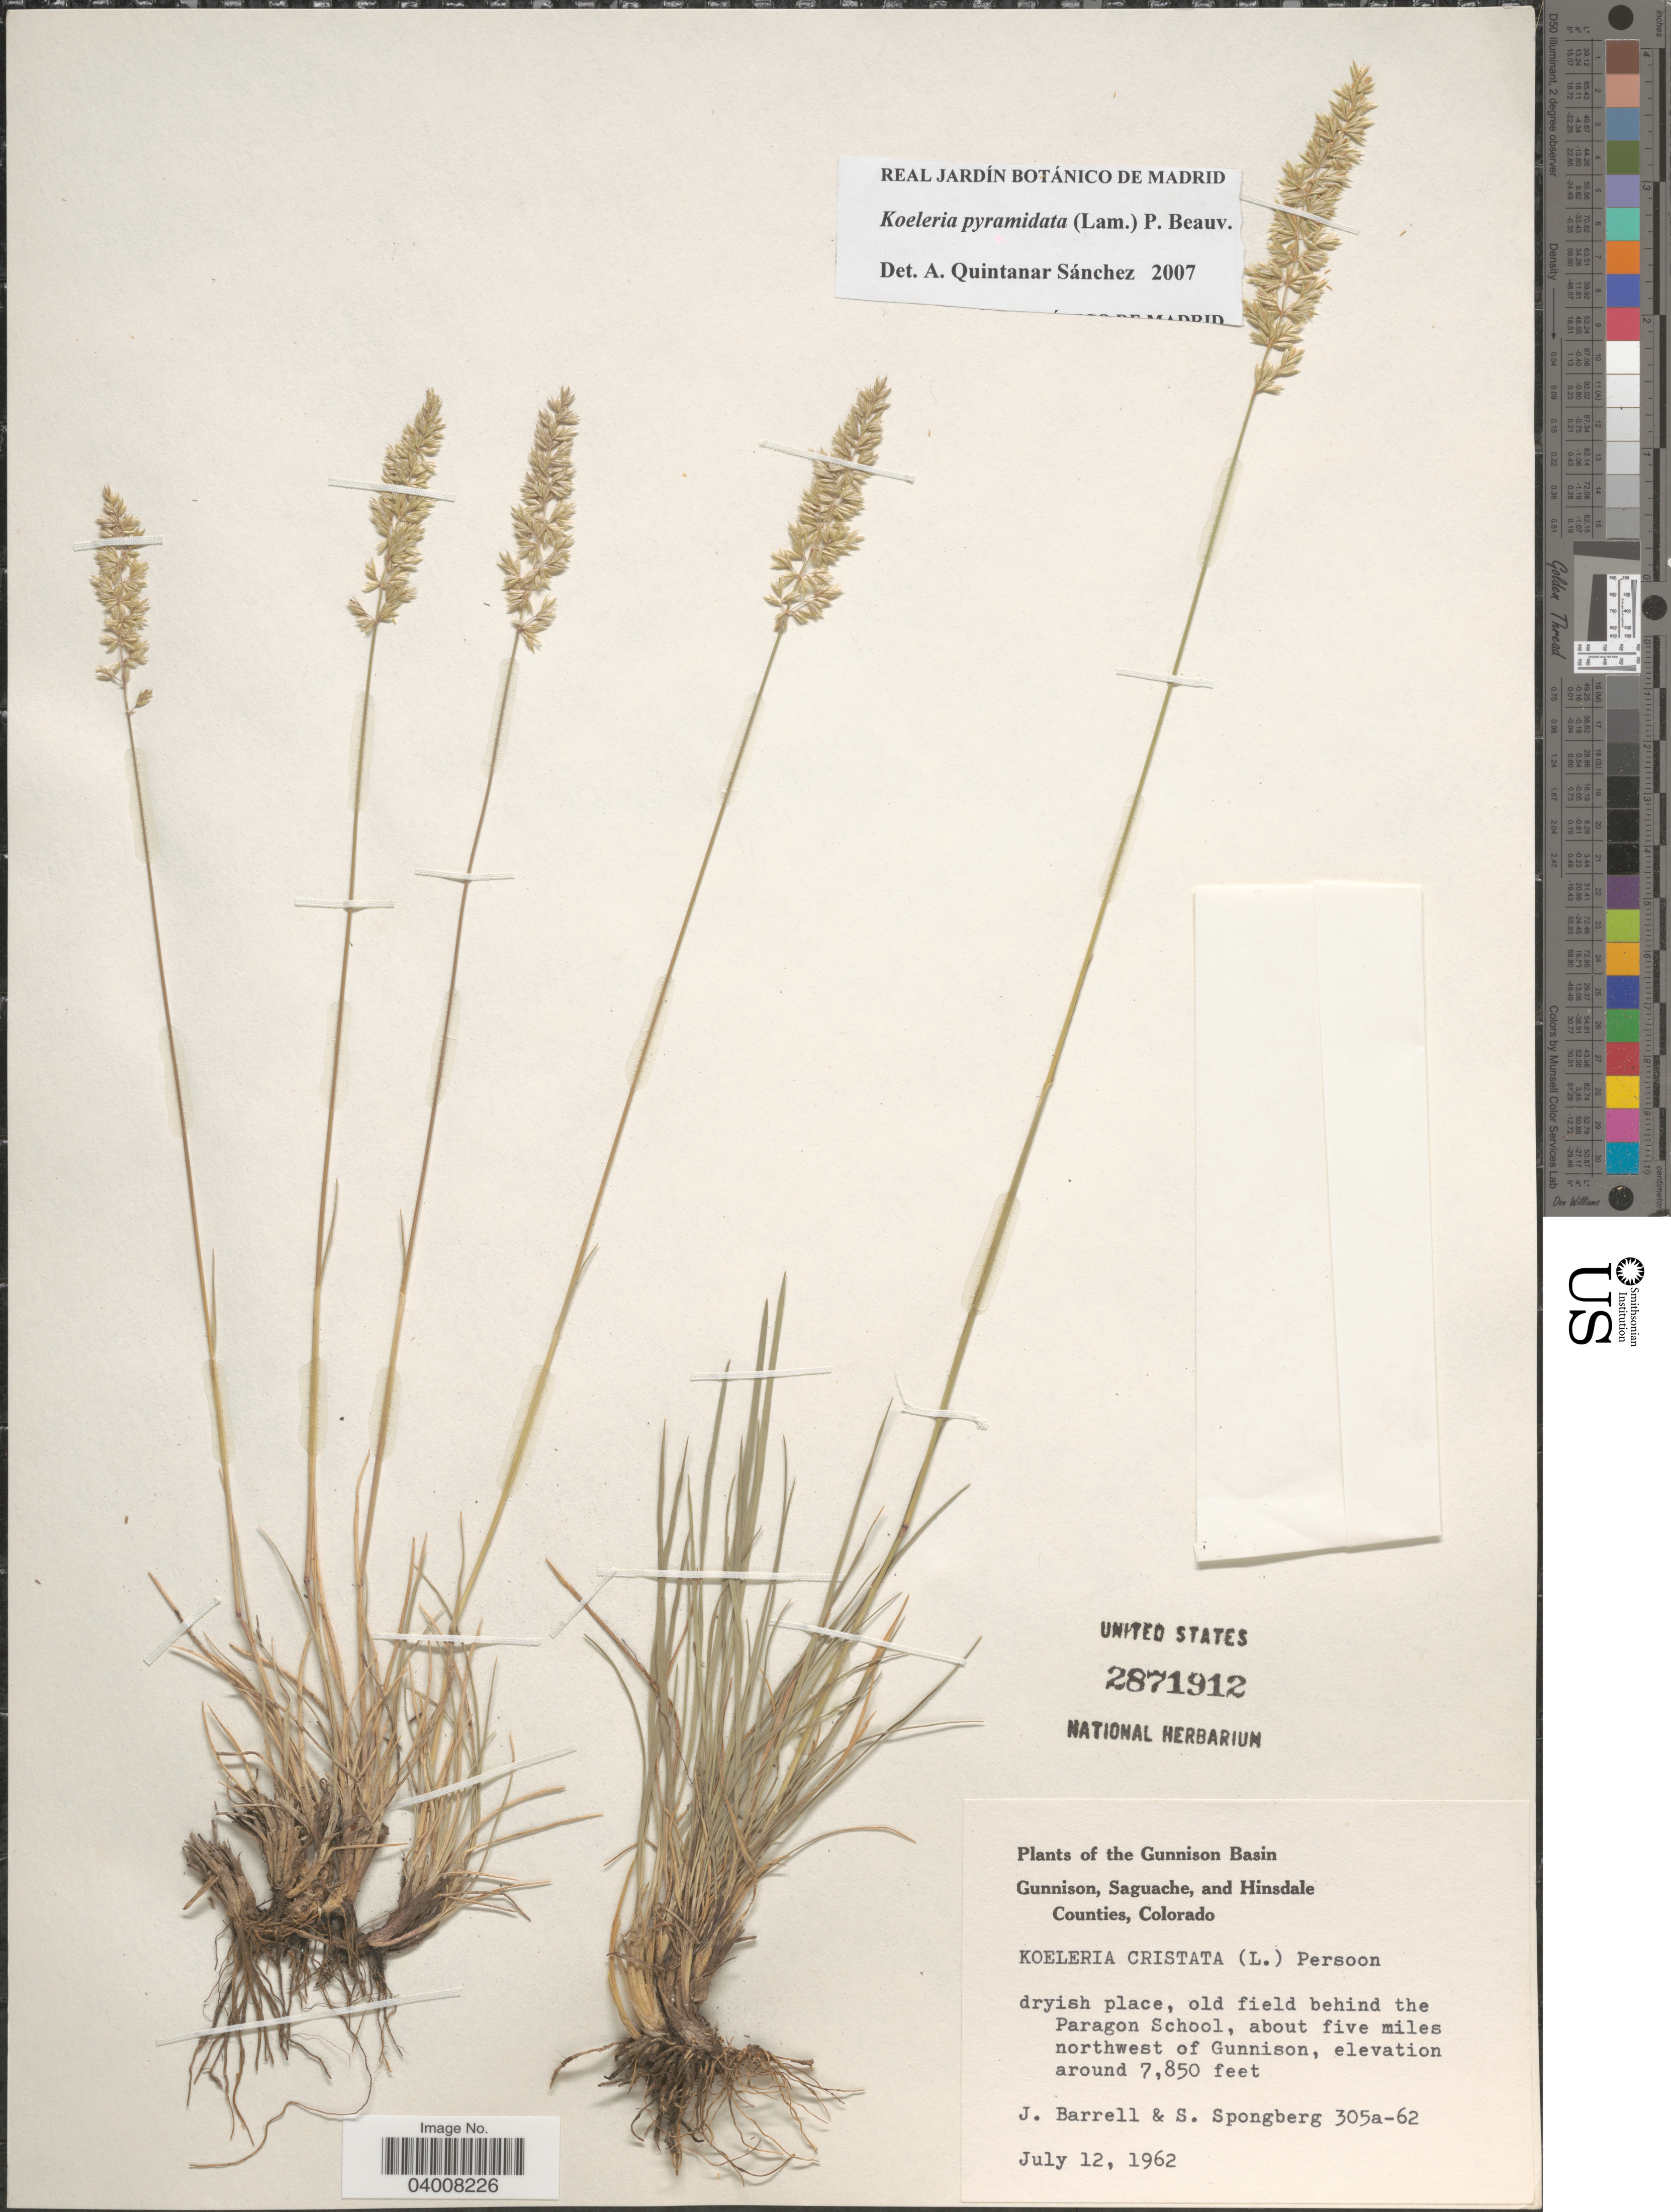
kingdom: Plantae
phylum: Tracheophyta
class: Liliopsida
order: Poales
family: Poaceae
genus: Koeleria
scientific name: Koeleria pyramidata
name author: (Lam.) P. Beauv.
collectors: J. Barrell & S. A.Spongberg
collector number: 305a-62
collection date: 1962-07-12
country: United States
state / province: Colorado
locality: The Gunnison Basin. Old field behind the Paragon School, about five miles northwest of Gunnison.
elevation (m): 2393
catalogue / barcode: US 2871912